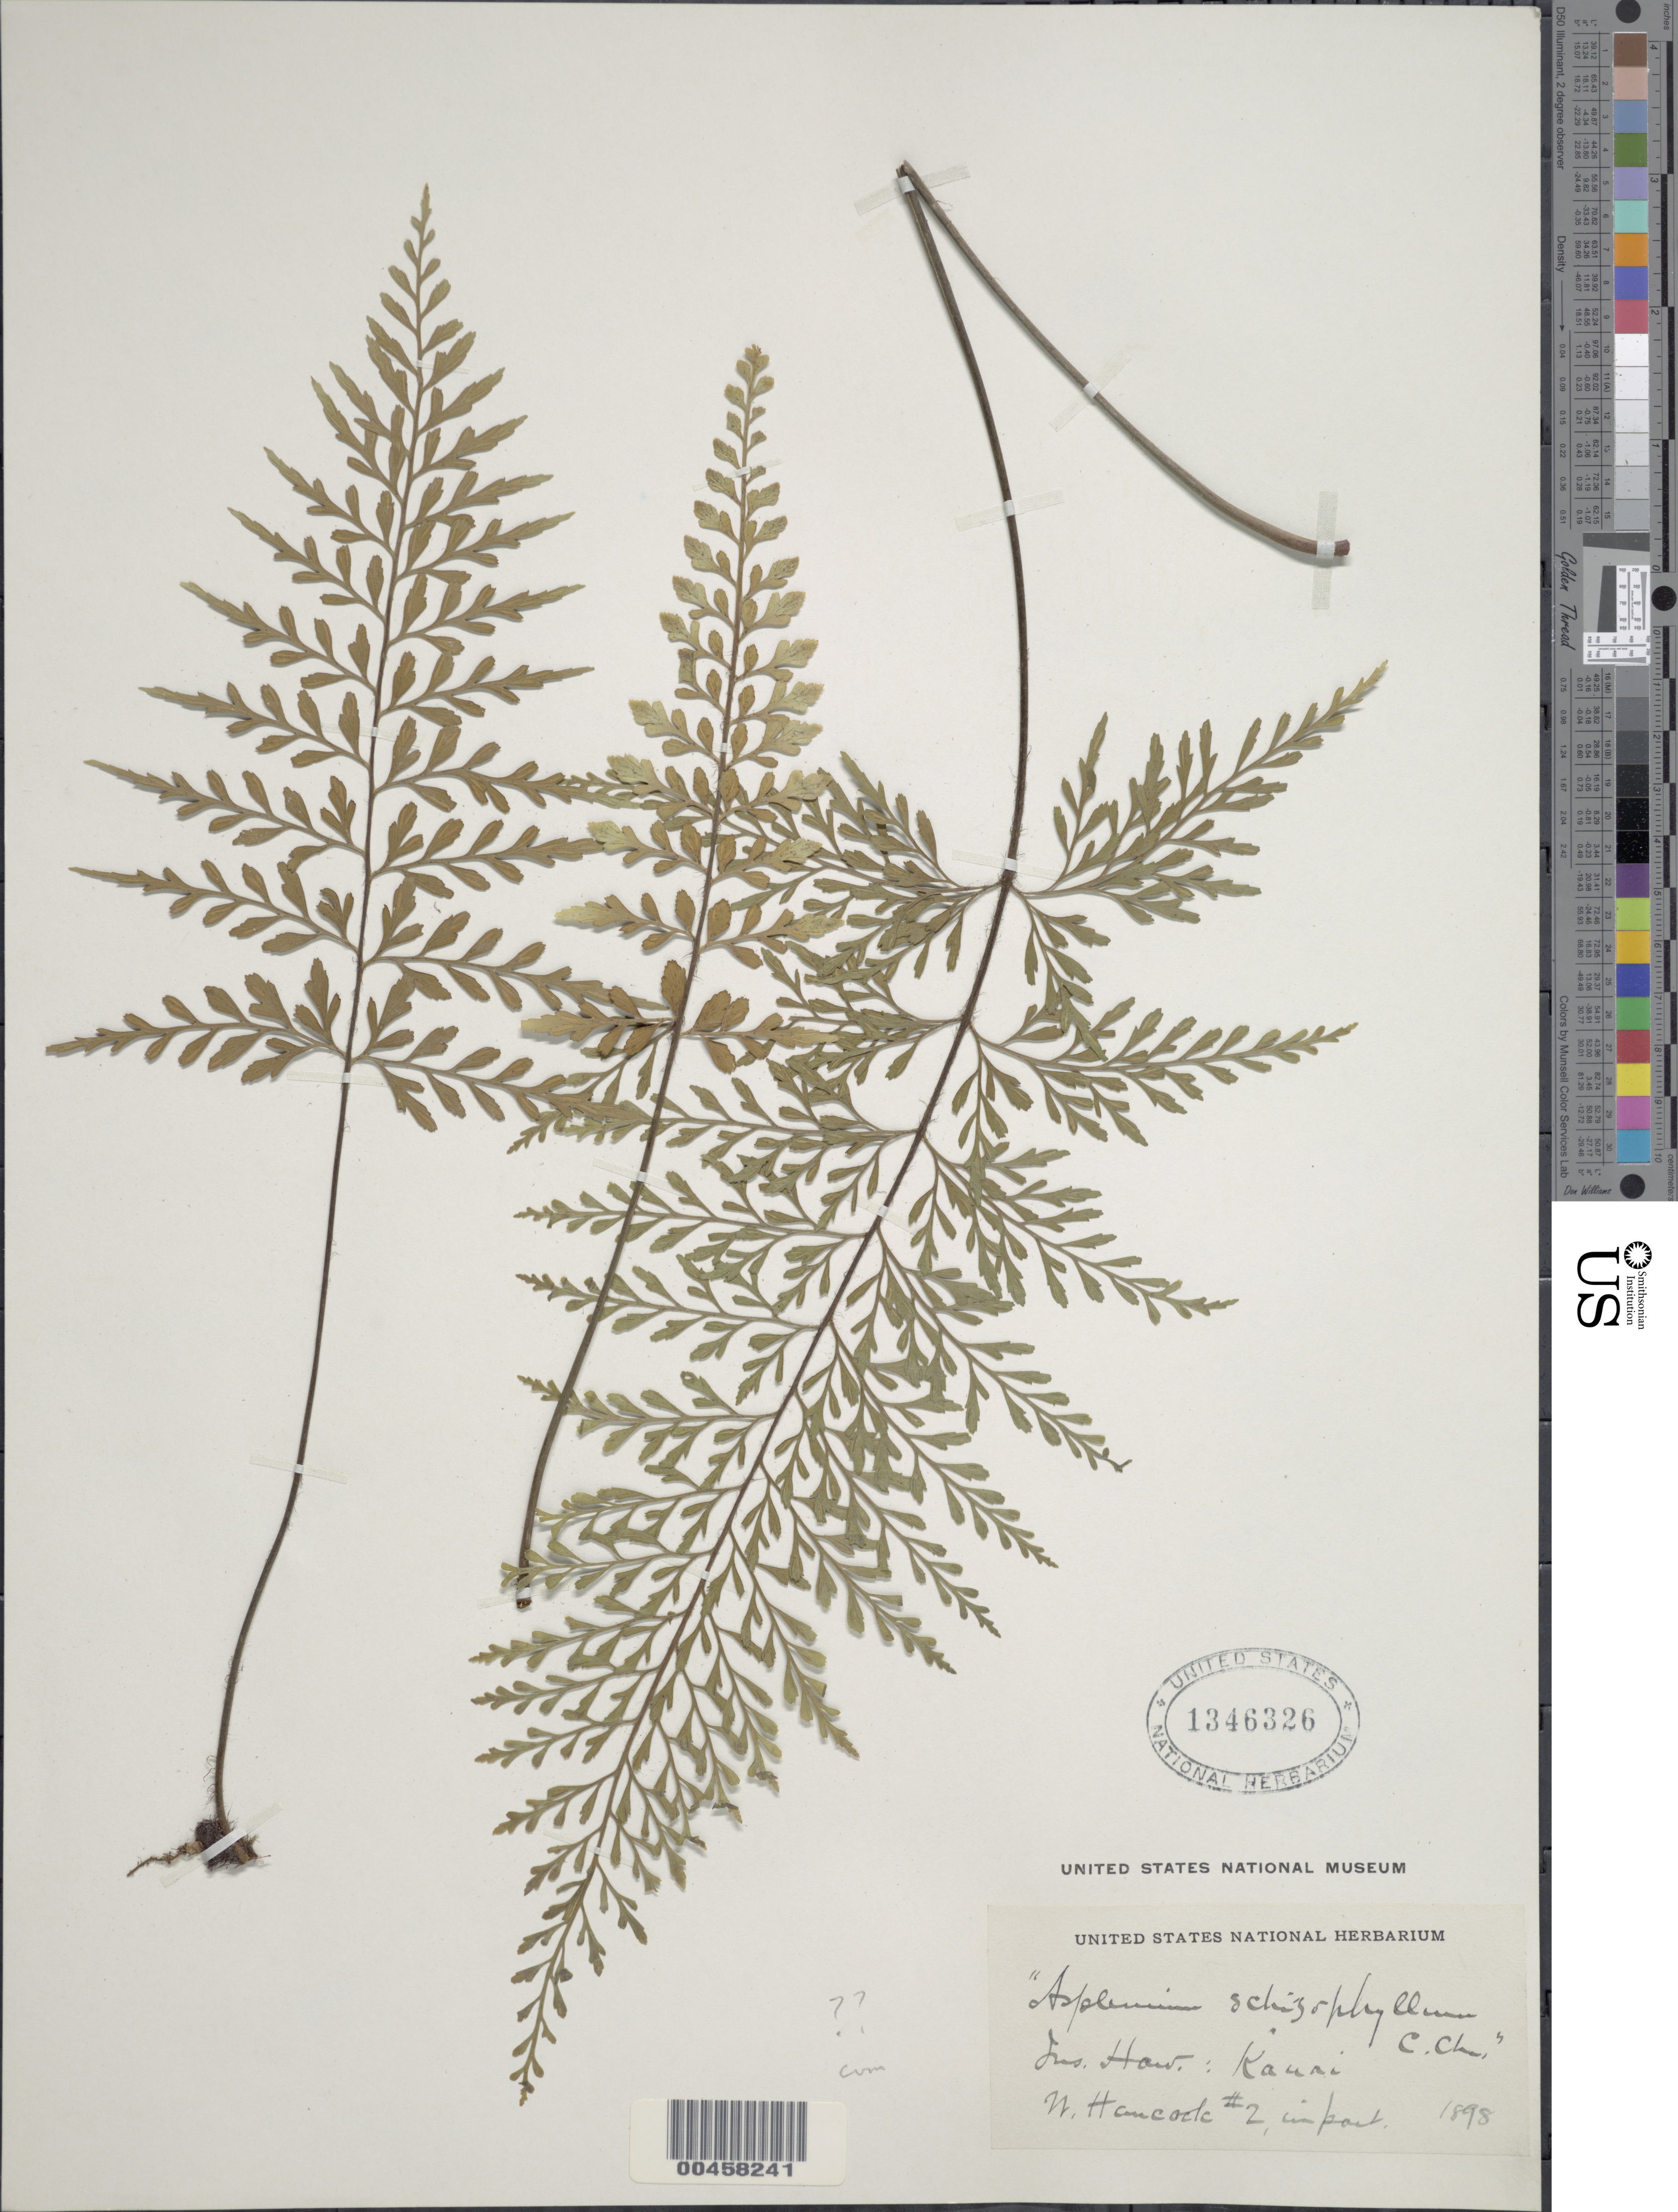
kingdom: Plantae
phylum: Tracheophyta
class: Polypodiopsida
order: Polypodiales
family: Aspleniaceae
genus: Asplenium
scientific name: Asplenium schizophyllum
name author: C. Chr.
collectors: W. Hancock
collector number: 2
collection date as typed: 1898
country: United States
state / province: Hawaii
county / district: Kauai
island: Kaua'i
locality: Ins. Haw.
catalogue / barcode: US 1346326